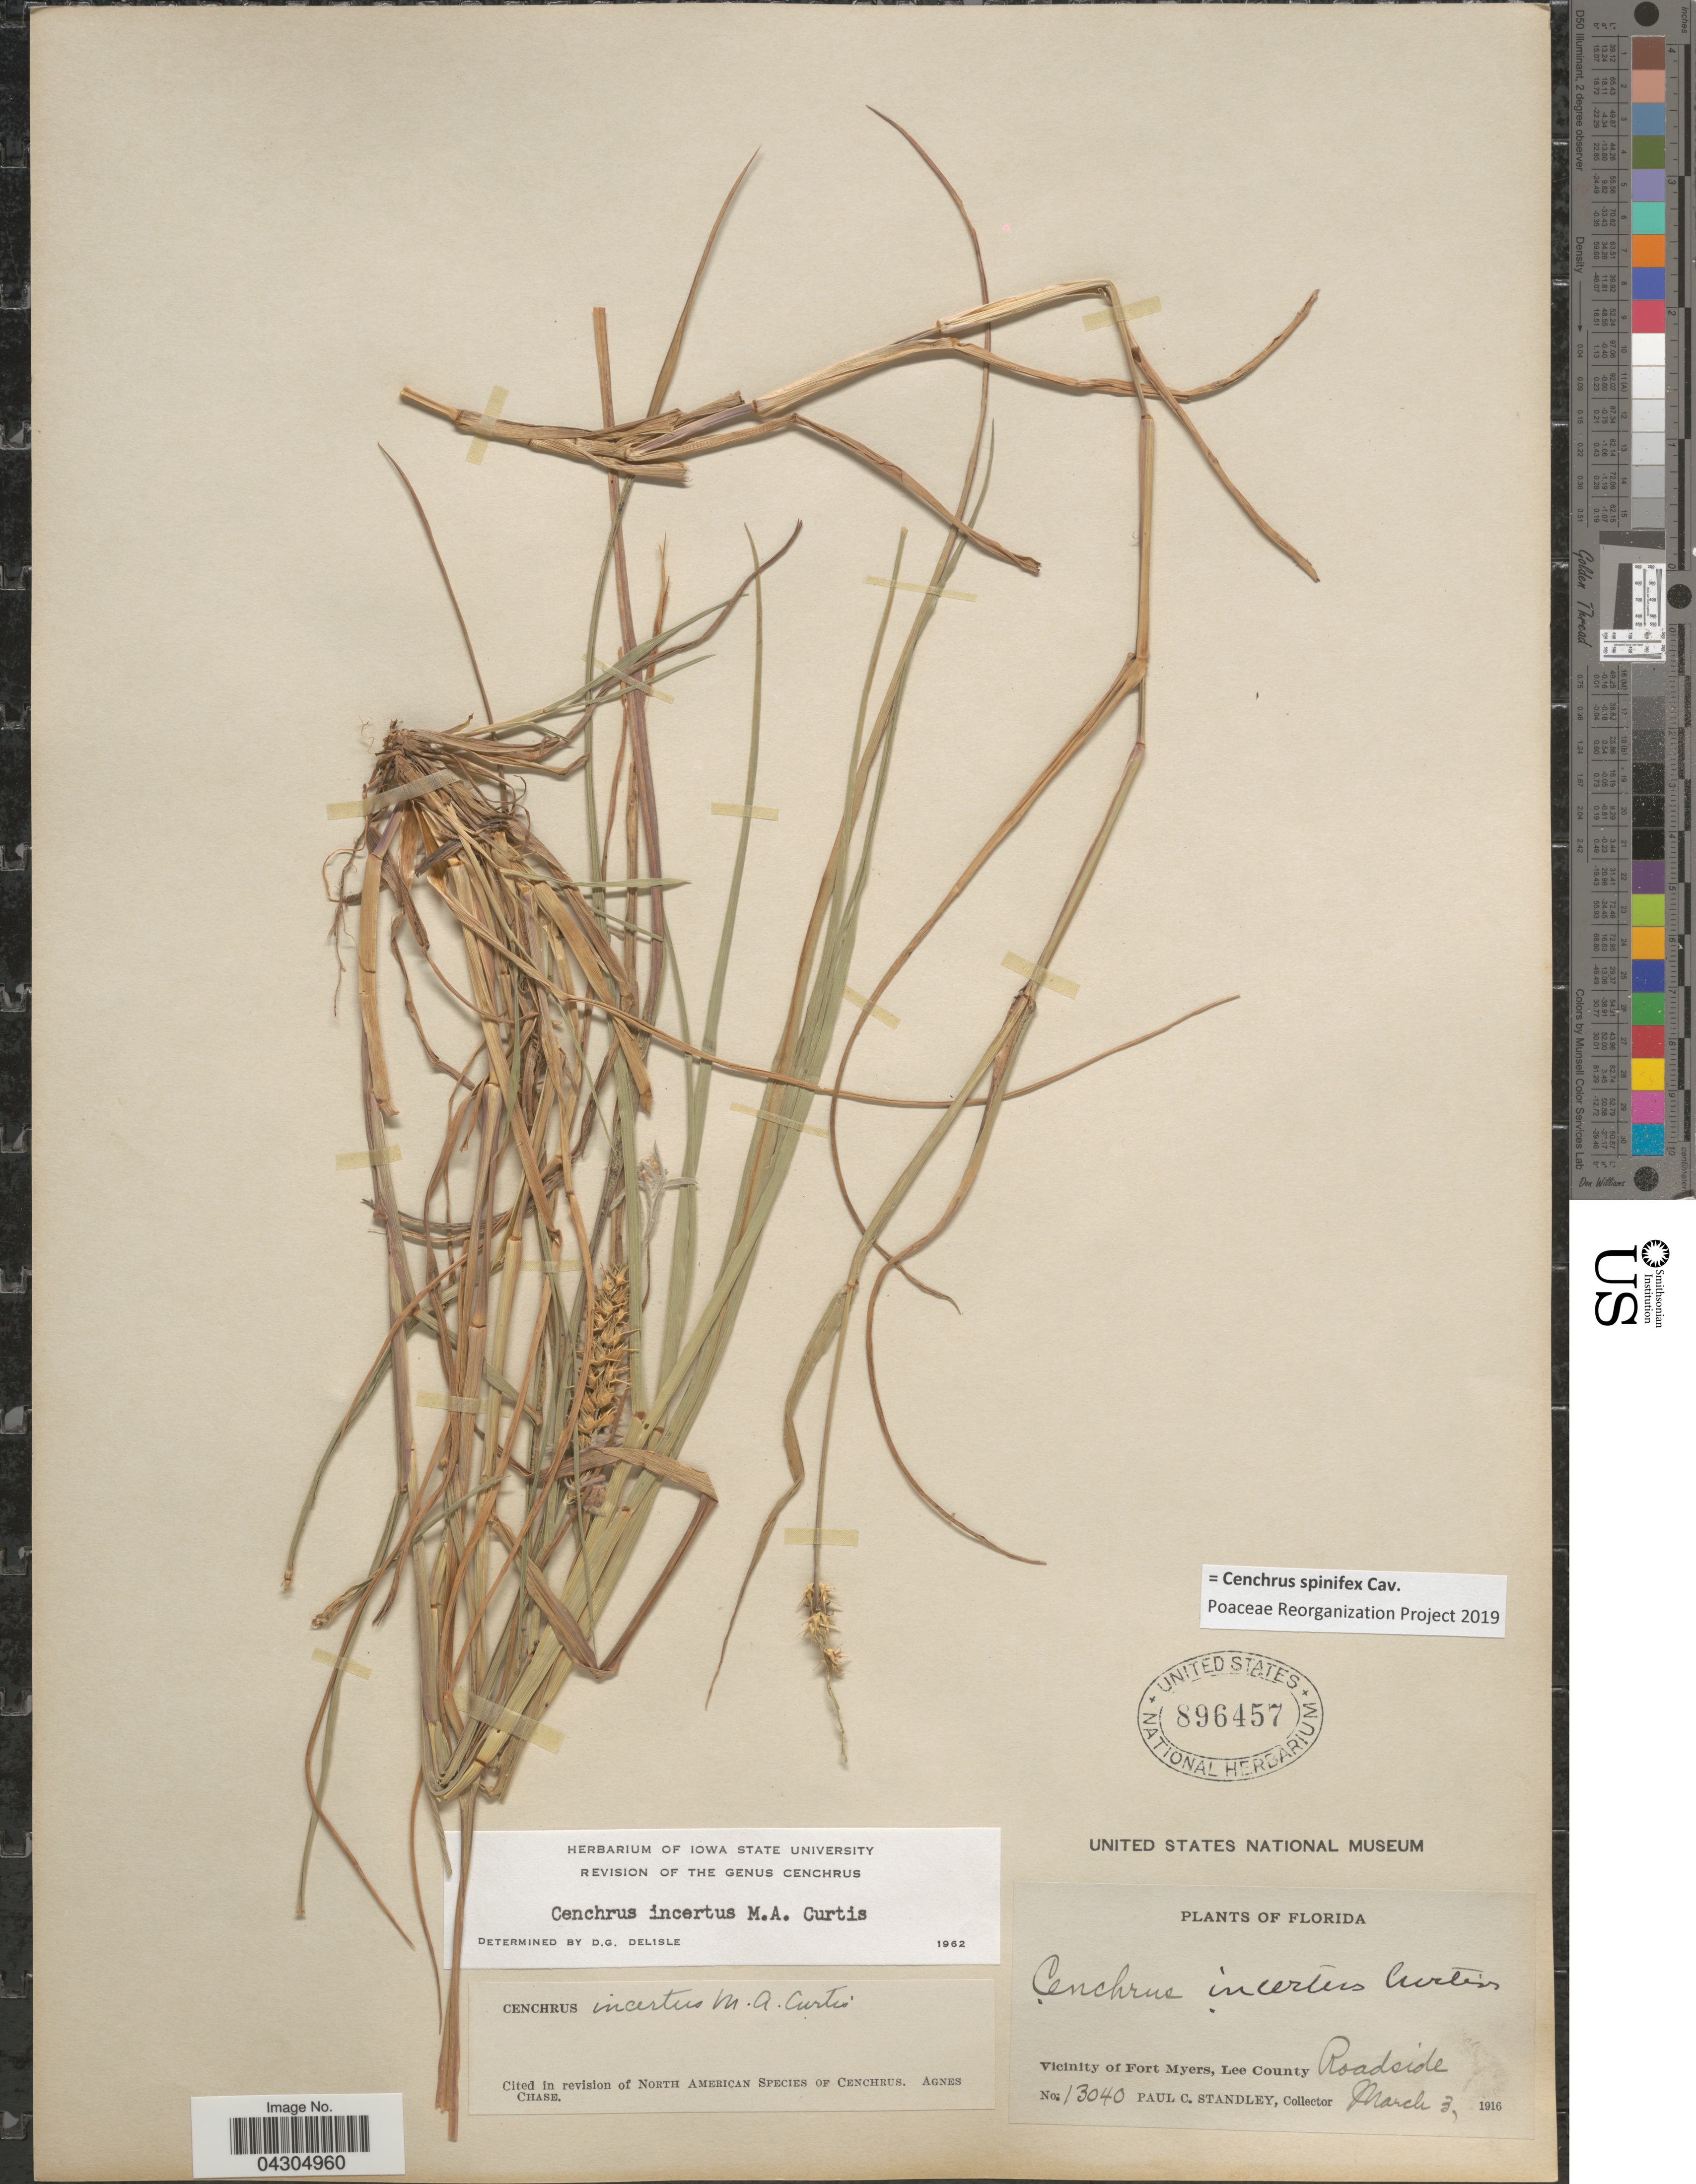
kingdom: Plantae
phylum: Tracheophyta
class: Liliopsida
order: Poales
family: Poaceae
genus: Cenchrus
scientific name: Cenchrus spinifex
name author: Cav.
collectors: P. C. Standley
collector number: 13040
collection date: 1916-03-03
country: United States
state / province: Florida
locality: Vicinity of Fort Myers, Lee County. Roadside.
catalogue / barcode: US 896457